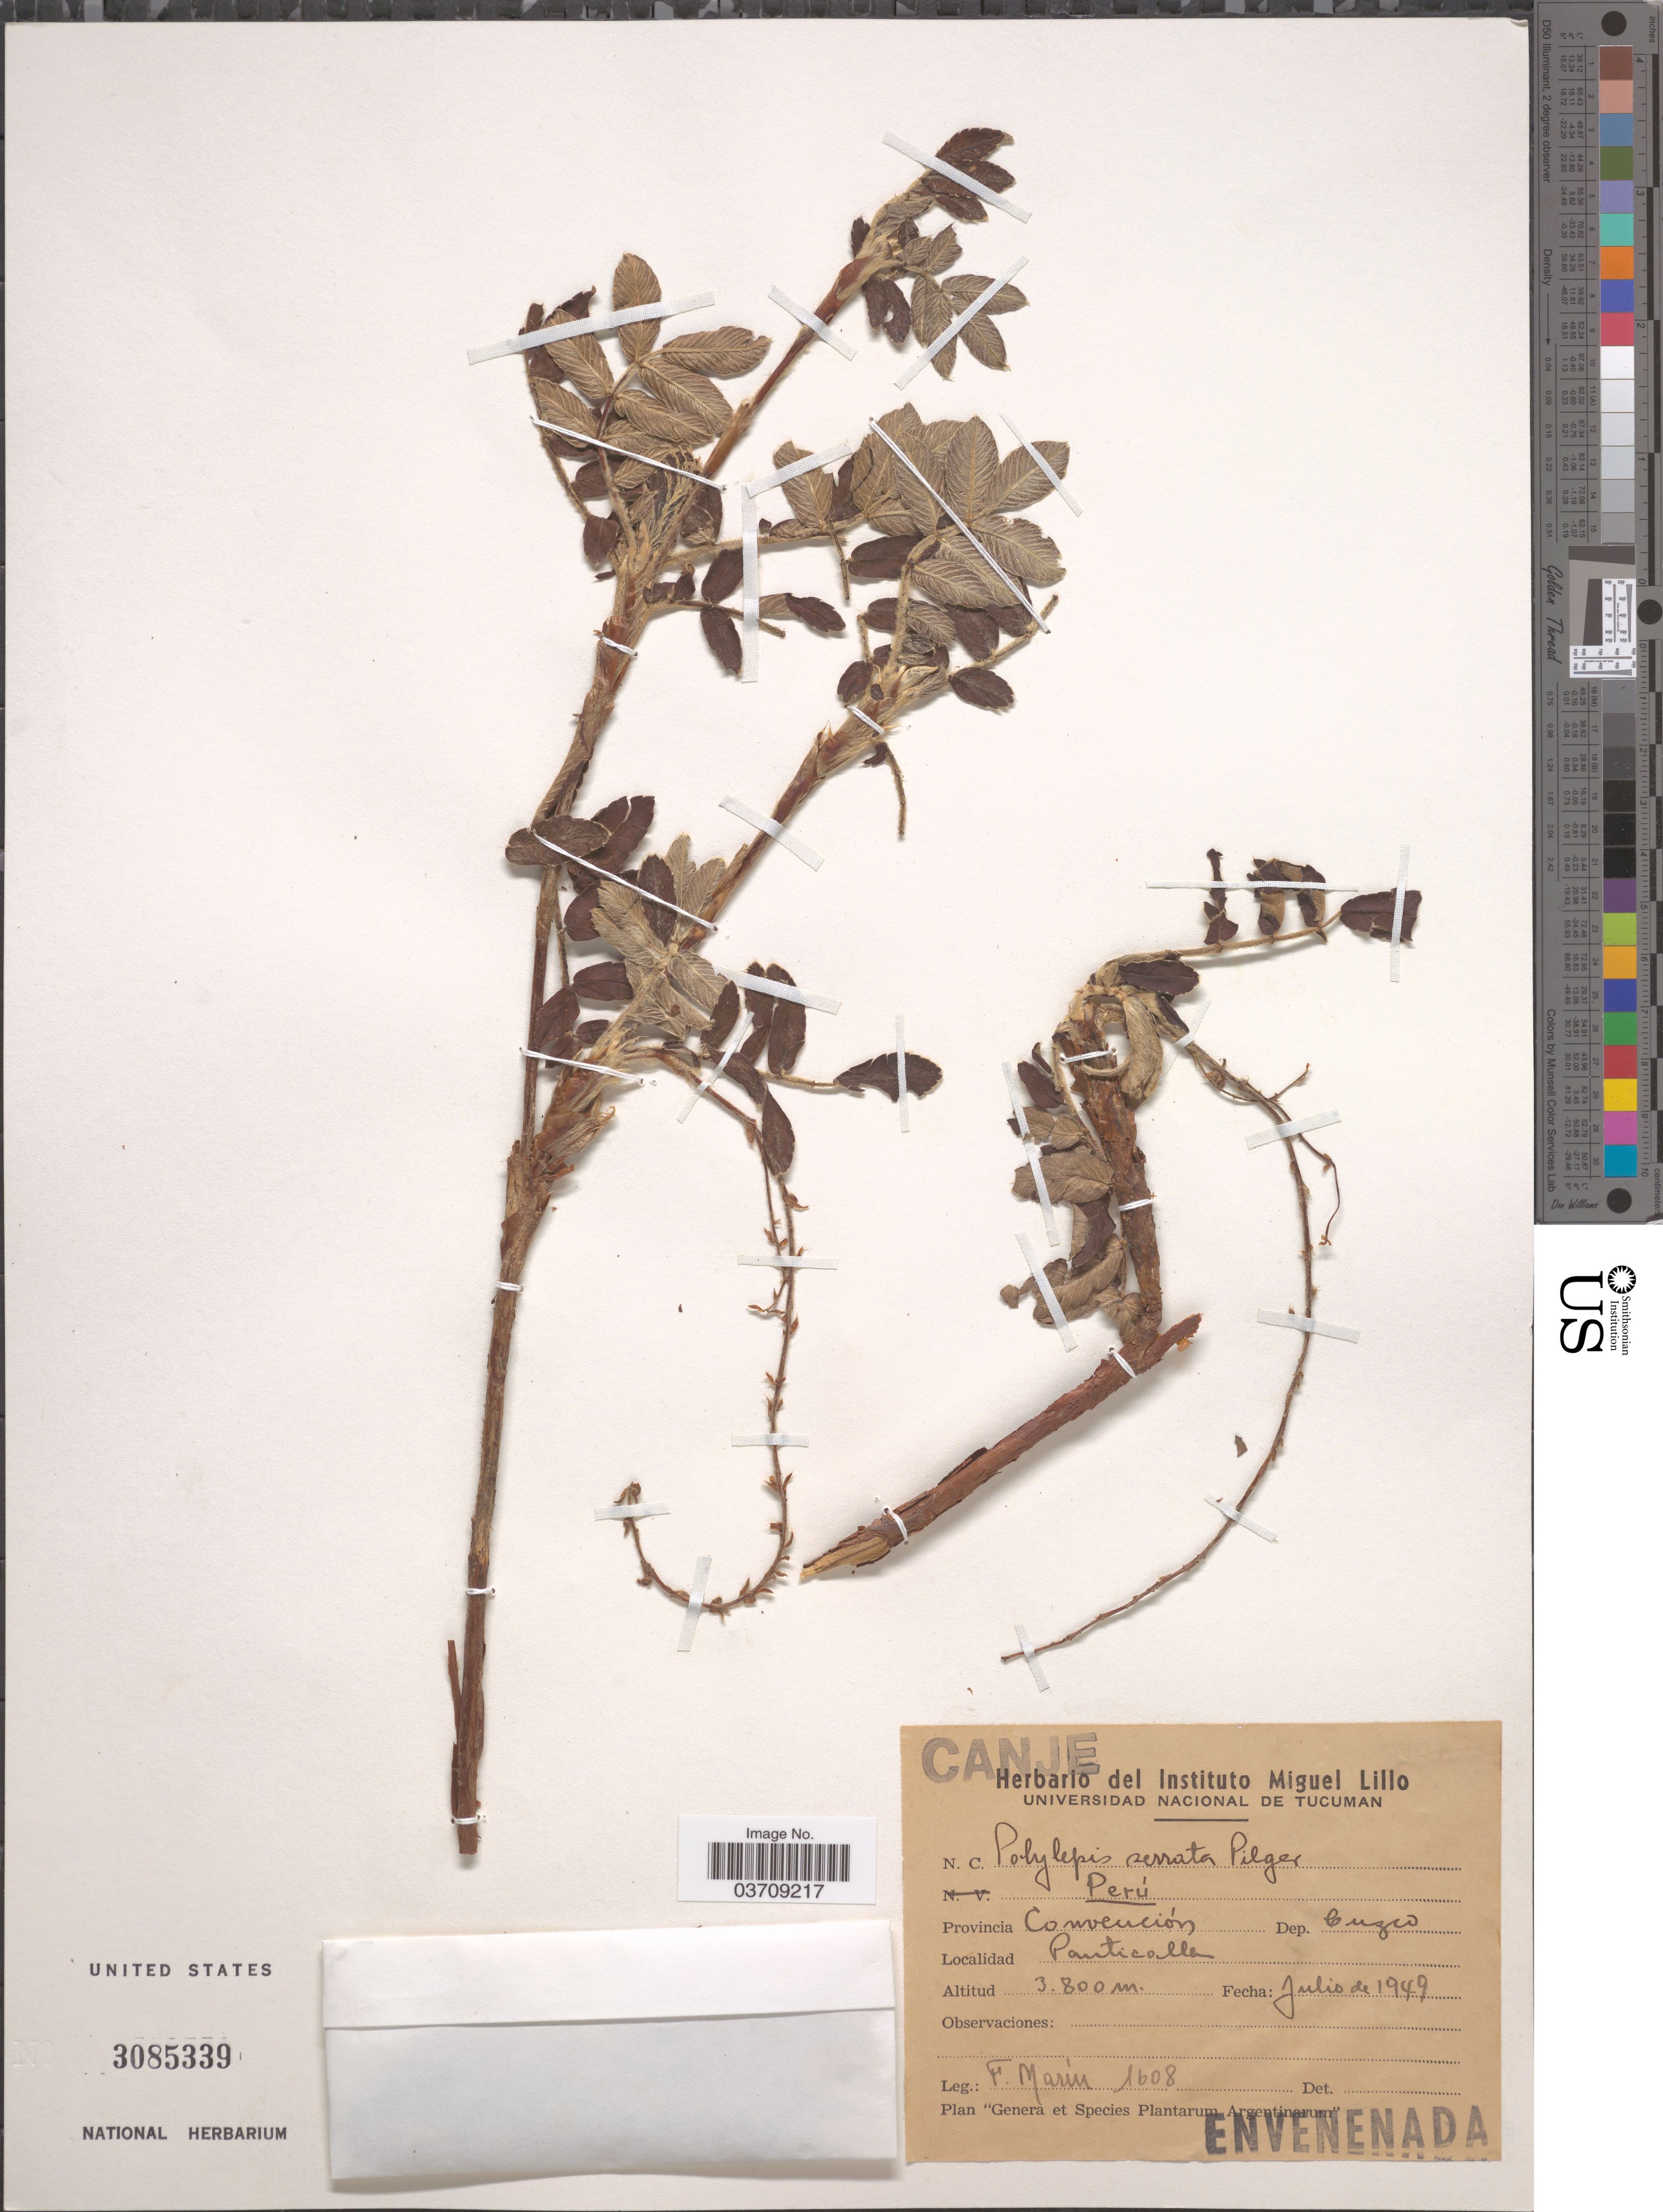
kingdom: Plantae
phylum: Tracheophyta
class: Magnoliopsida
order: Rosales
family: Rosaceae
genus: Polylepis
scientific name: Polylepis rugulosa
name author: Bitter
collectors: F. Marin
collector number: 1608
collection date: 1949-07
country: Peru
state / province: Cusco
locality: Provincia Convención. Dep. Cuzco. Panticolla.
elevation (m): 3800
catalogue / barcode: US 3085339